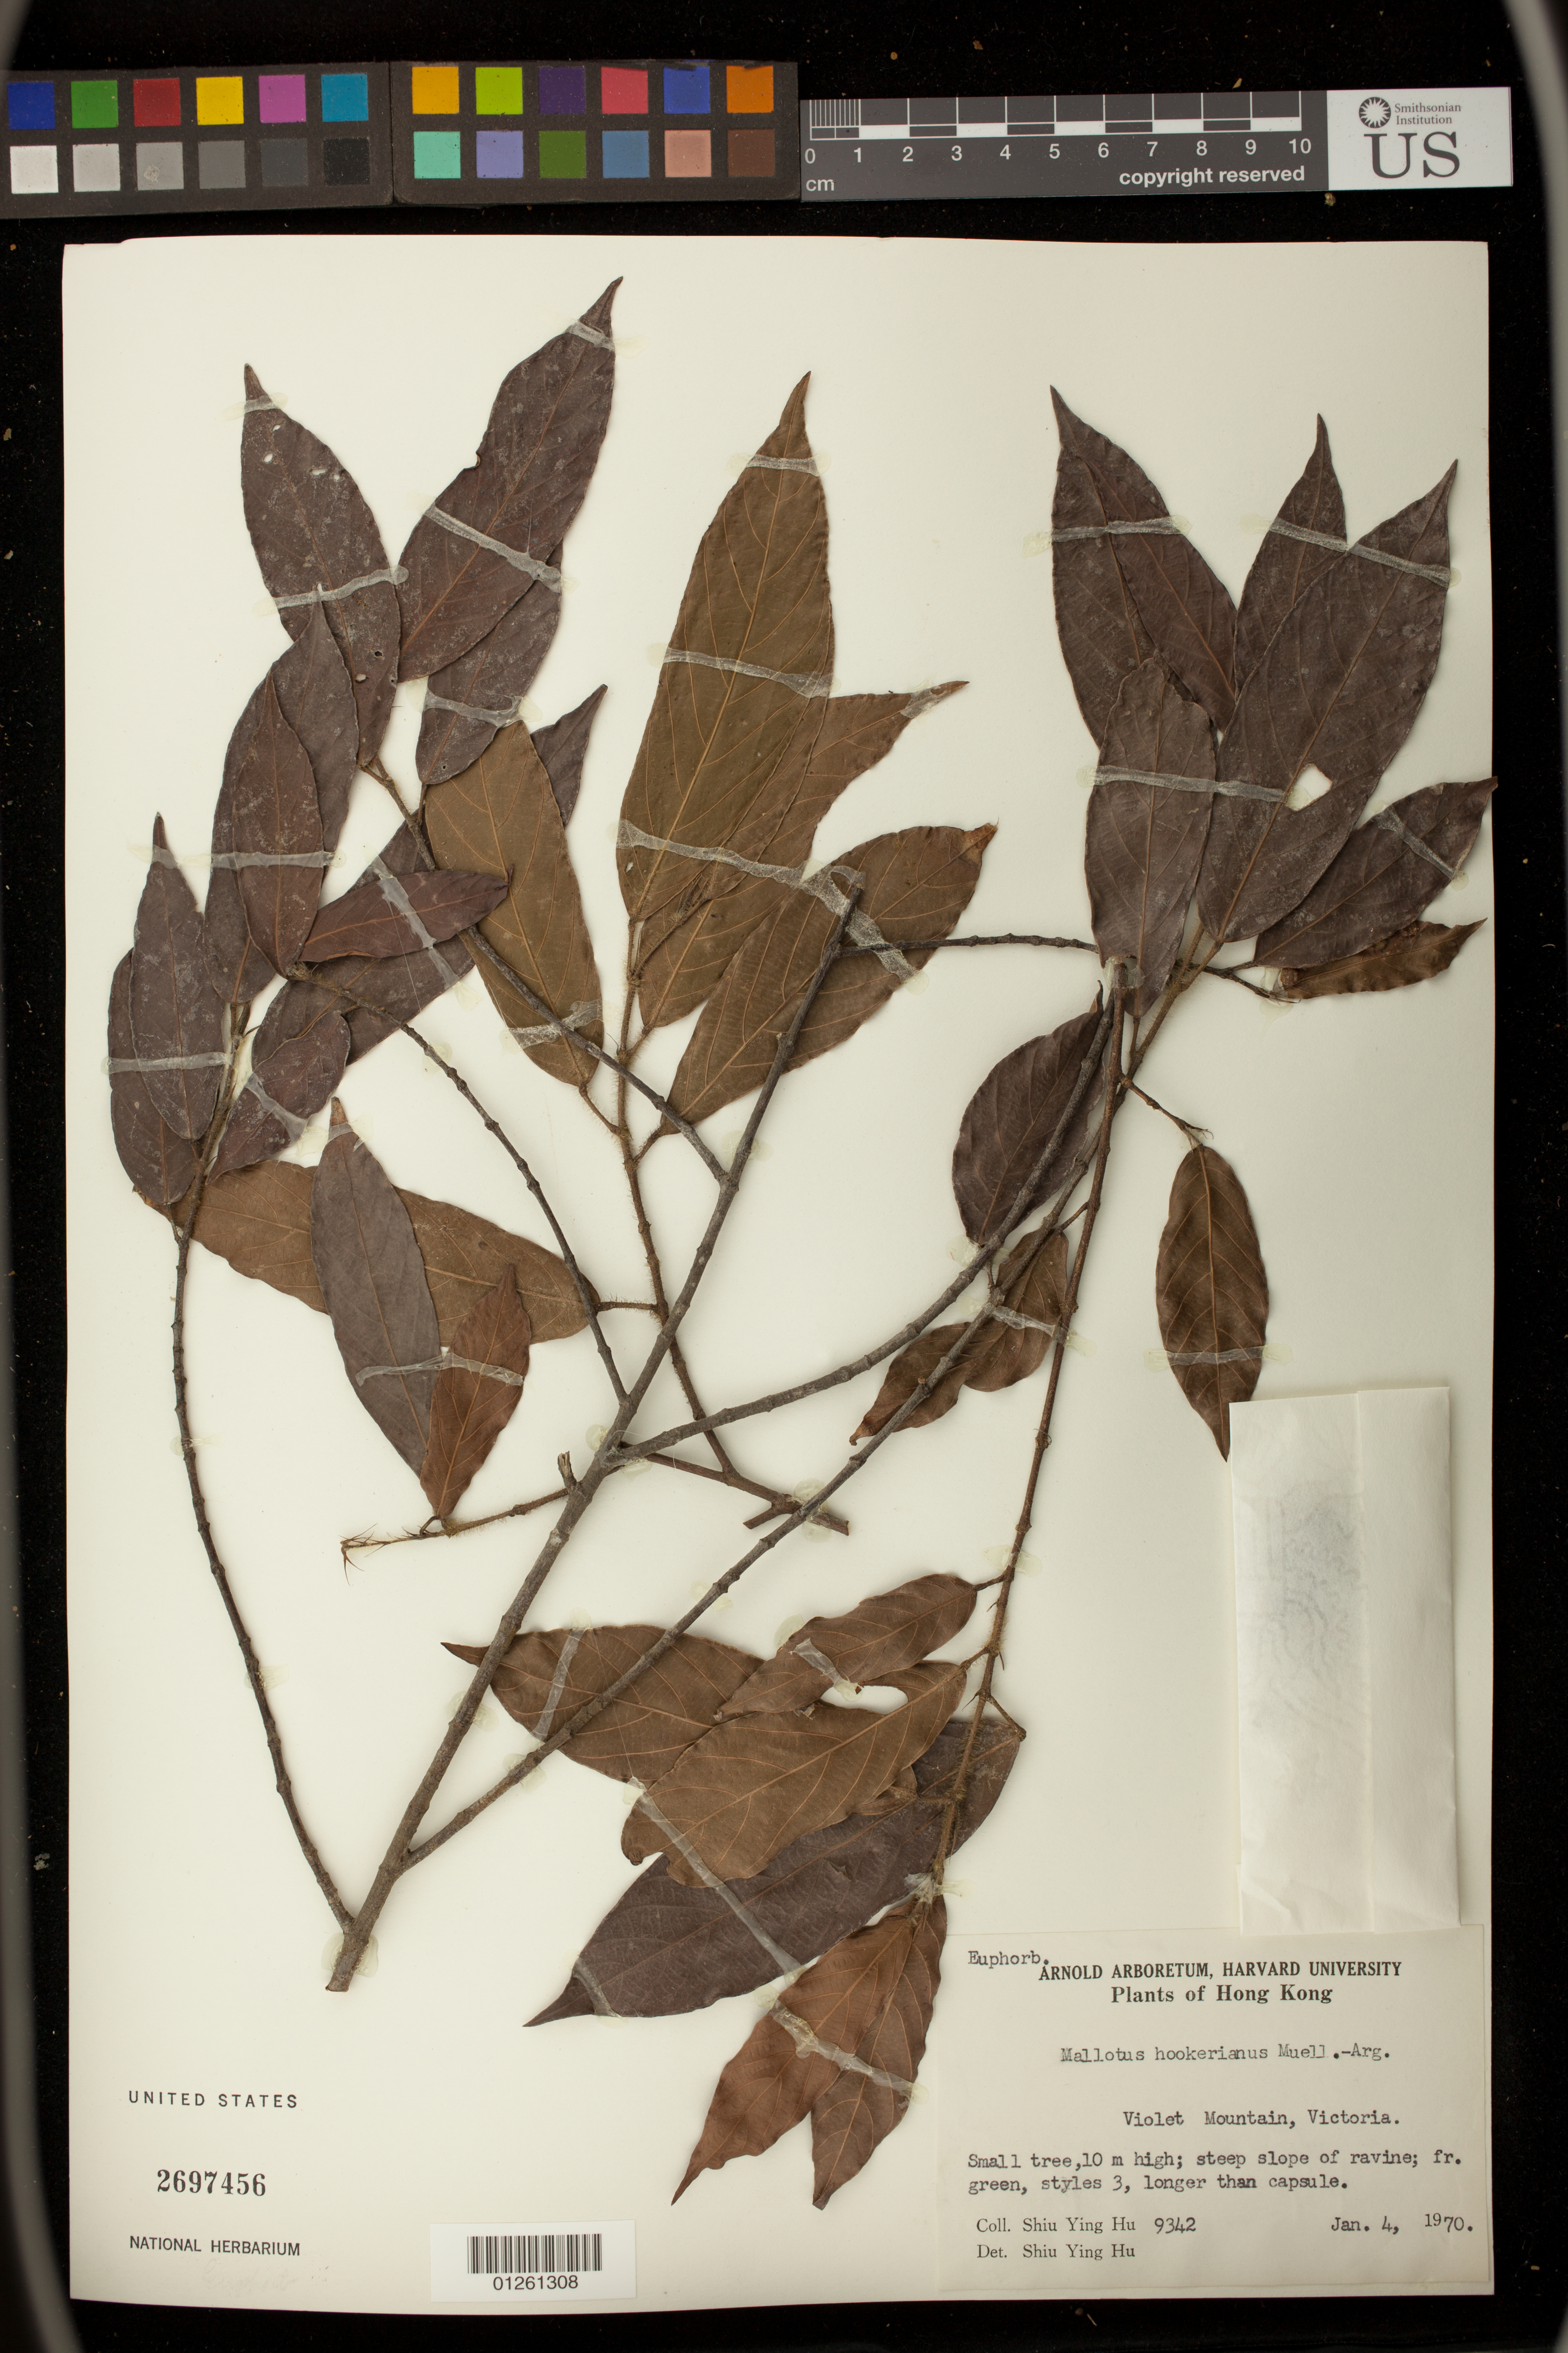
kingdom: Plantae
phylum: Tracheophyta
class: Magnoliopsida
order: Malpighiales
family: Euphorbiaceae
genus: Hancea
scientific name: Hancea hookeriana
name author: Seem.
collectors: S. Y. Hu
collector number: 9342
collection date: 1970-01-04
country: China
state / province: Hong Kong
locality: Violet Mountain, Victria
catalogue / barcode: US 2697456